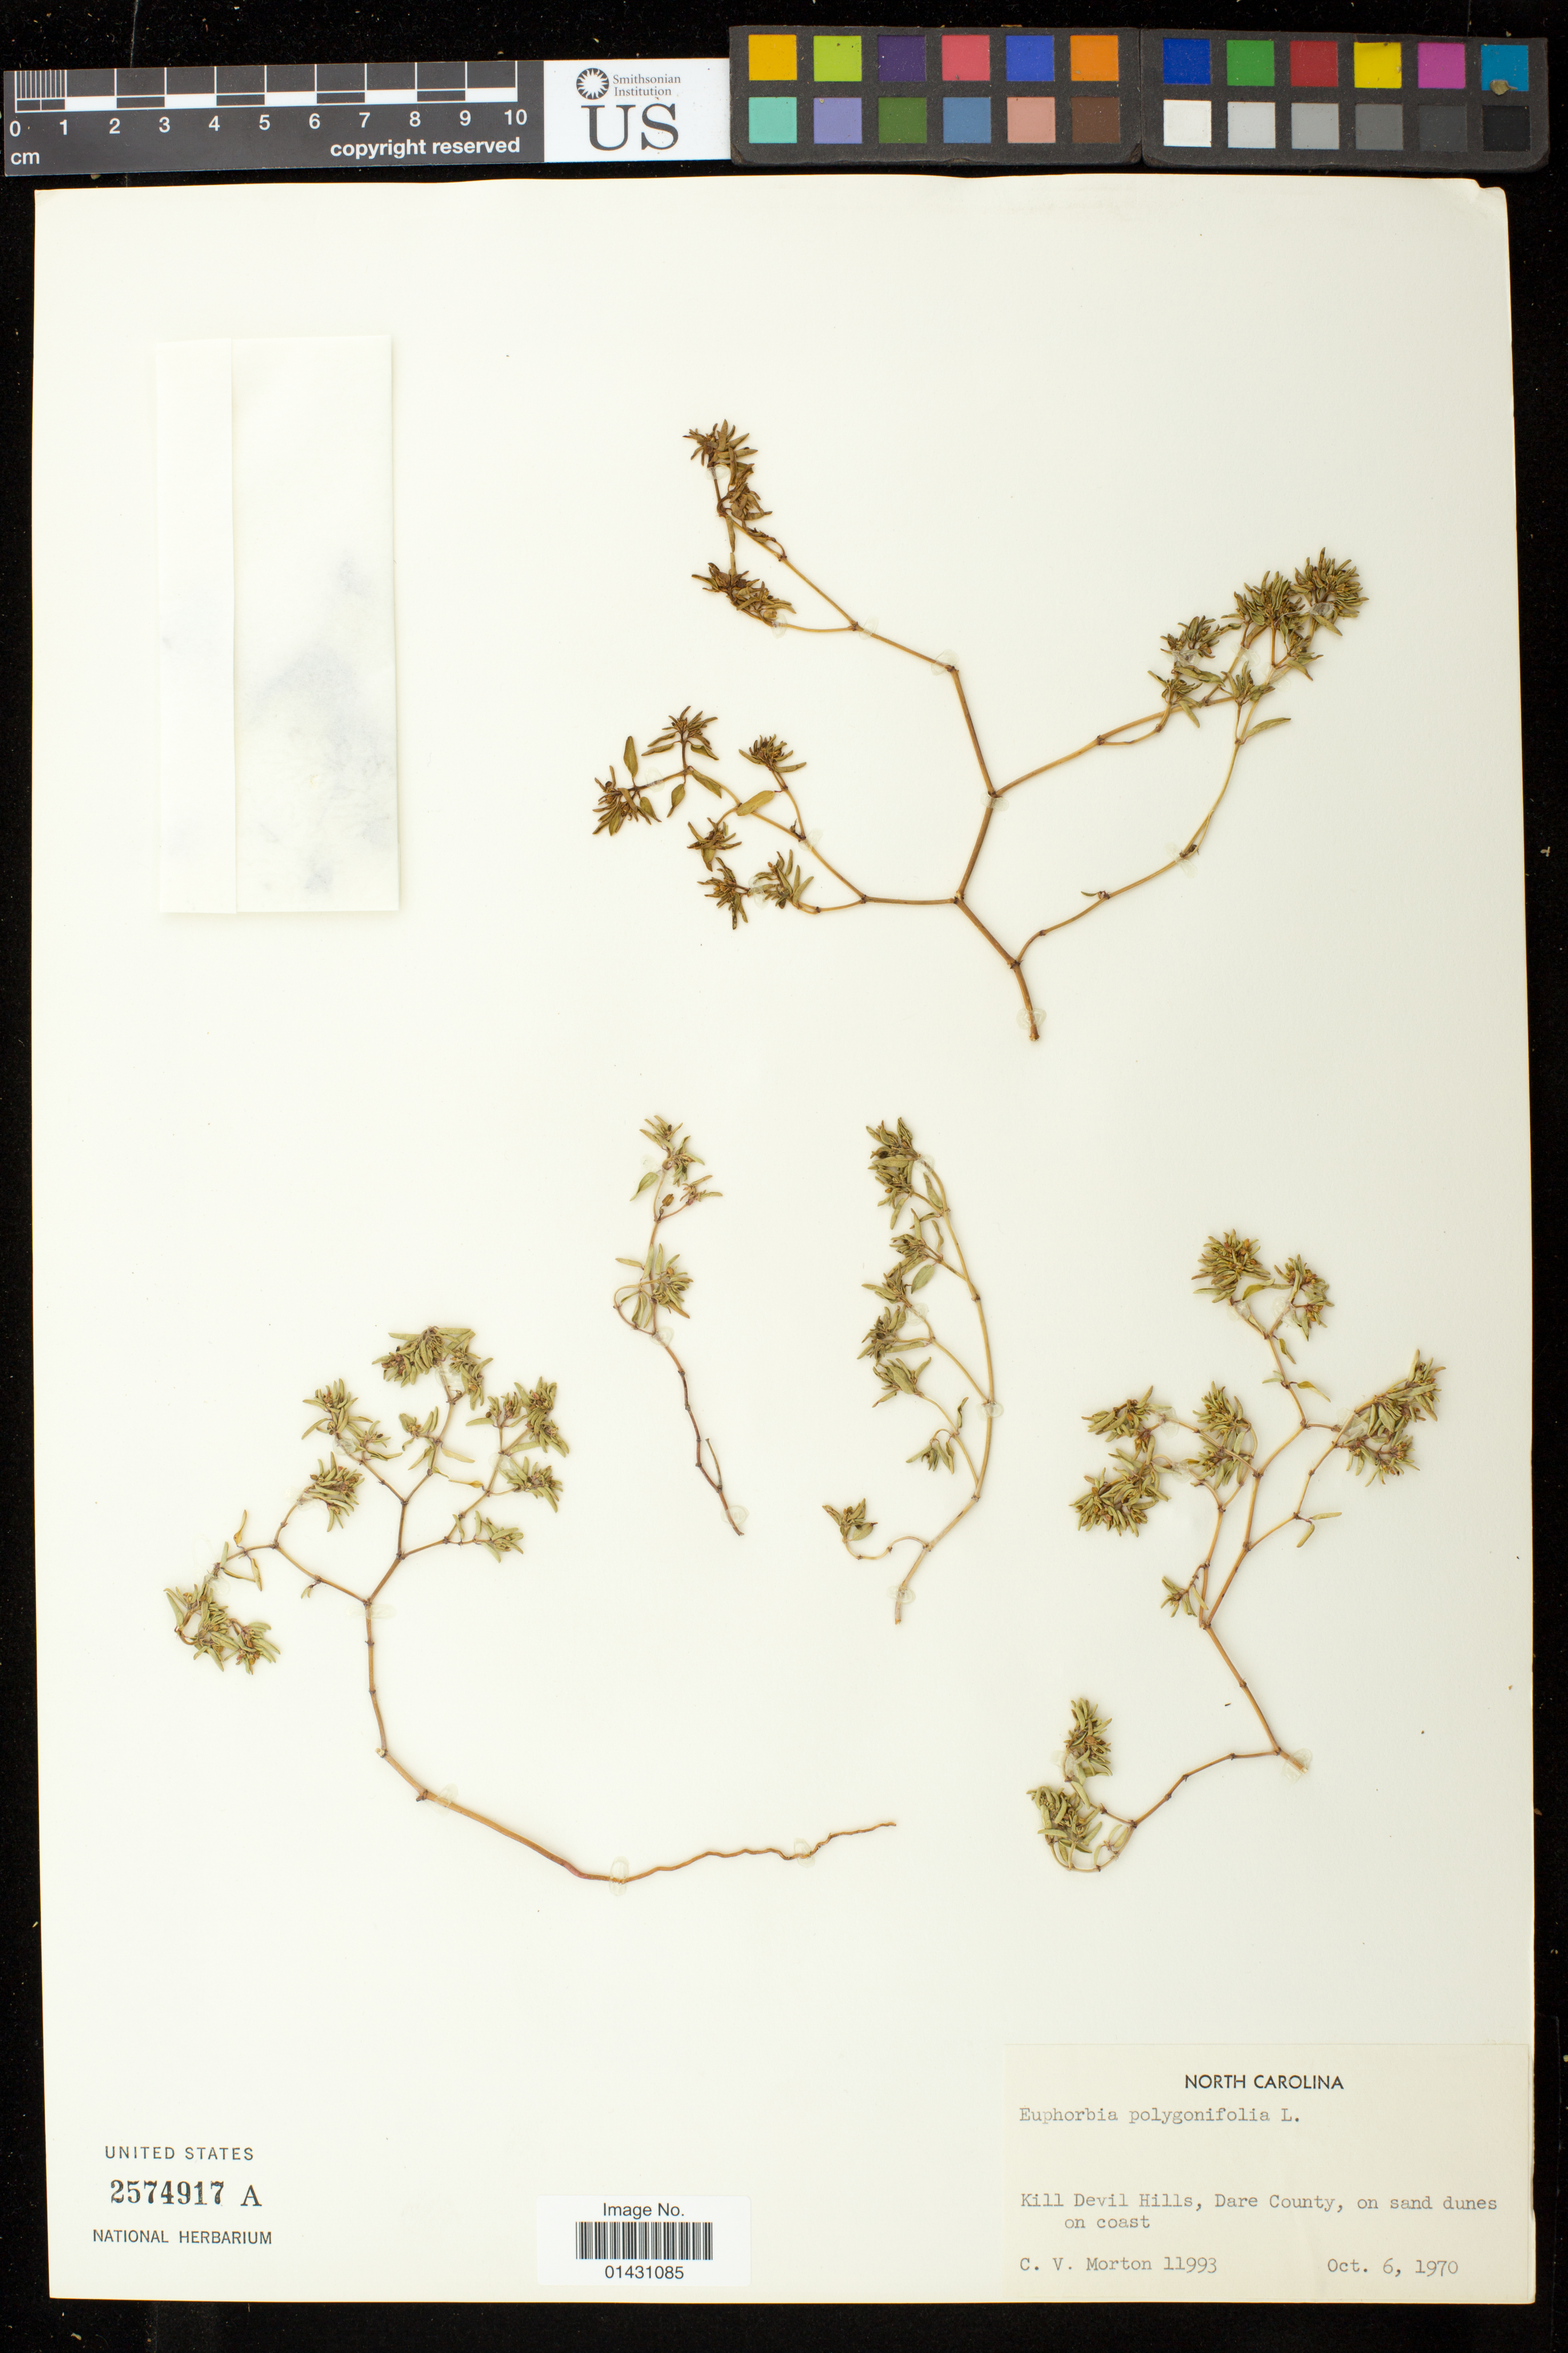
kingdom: Plantae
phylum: Tracheophyta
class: Magnoliopsida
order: Malpighiales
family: Euphorbiaceae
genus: Euphorbia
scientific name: Euphorbia polygonifolia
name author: L.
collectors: C. V. Morton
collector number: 11993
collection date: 1970-10-06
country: United States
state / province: North Carolina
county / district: Dare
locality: Kill Devil Hills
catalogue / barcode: US 2574917A